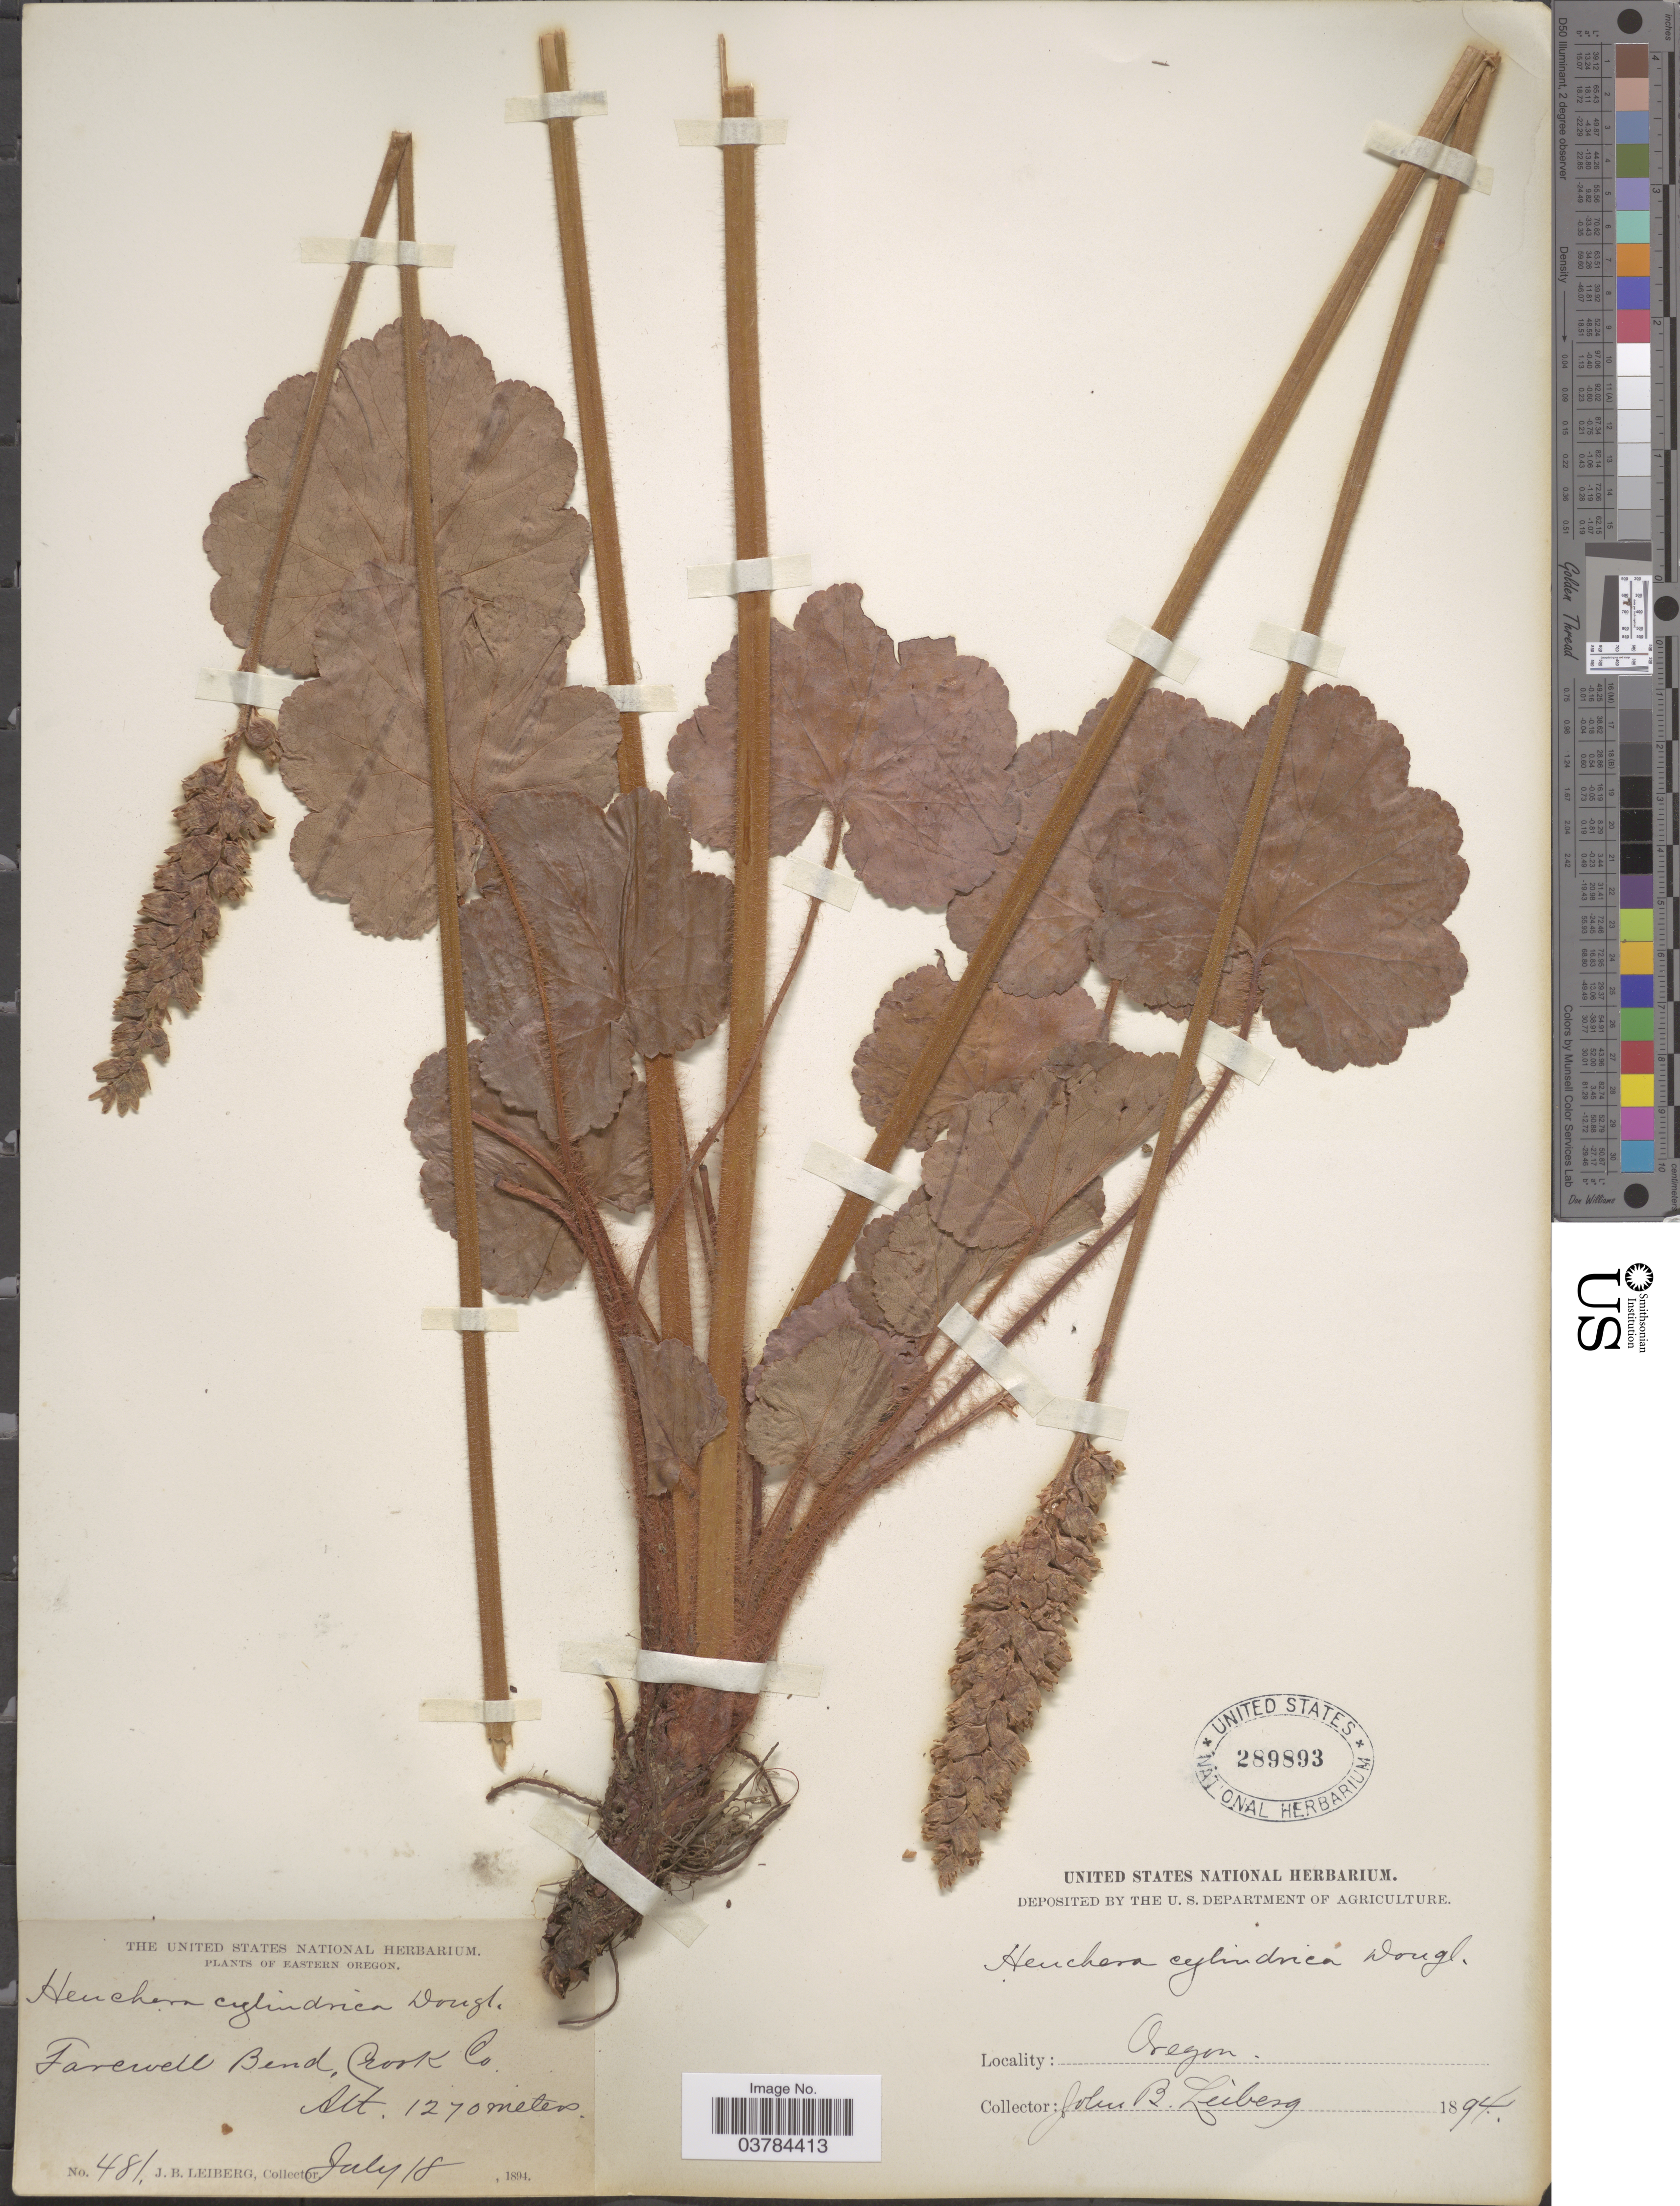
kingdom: Plantae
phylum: Tracheophyta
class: Magnoliopsida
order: Saxifragales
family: Saxifragaceae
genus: Heuchera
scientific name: Heuchera cylindrica var. cylindrica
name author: Douglas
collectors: J. B. Leiberg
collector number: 481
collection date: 1894-07-18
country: United States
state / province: Oregon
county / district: Crook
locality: Eastern Oregon. Farewell Bend, Crook Co.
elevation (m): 1270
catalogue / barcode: US 289893